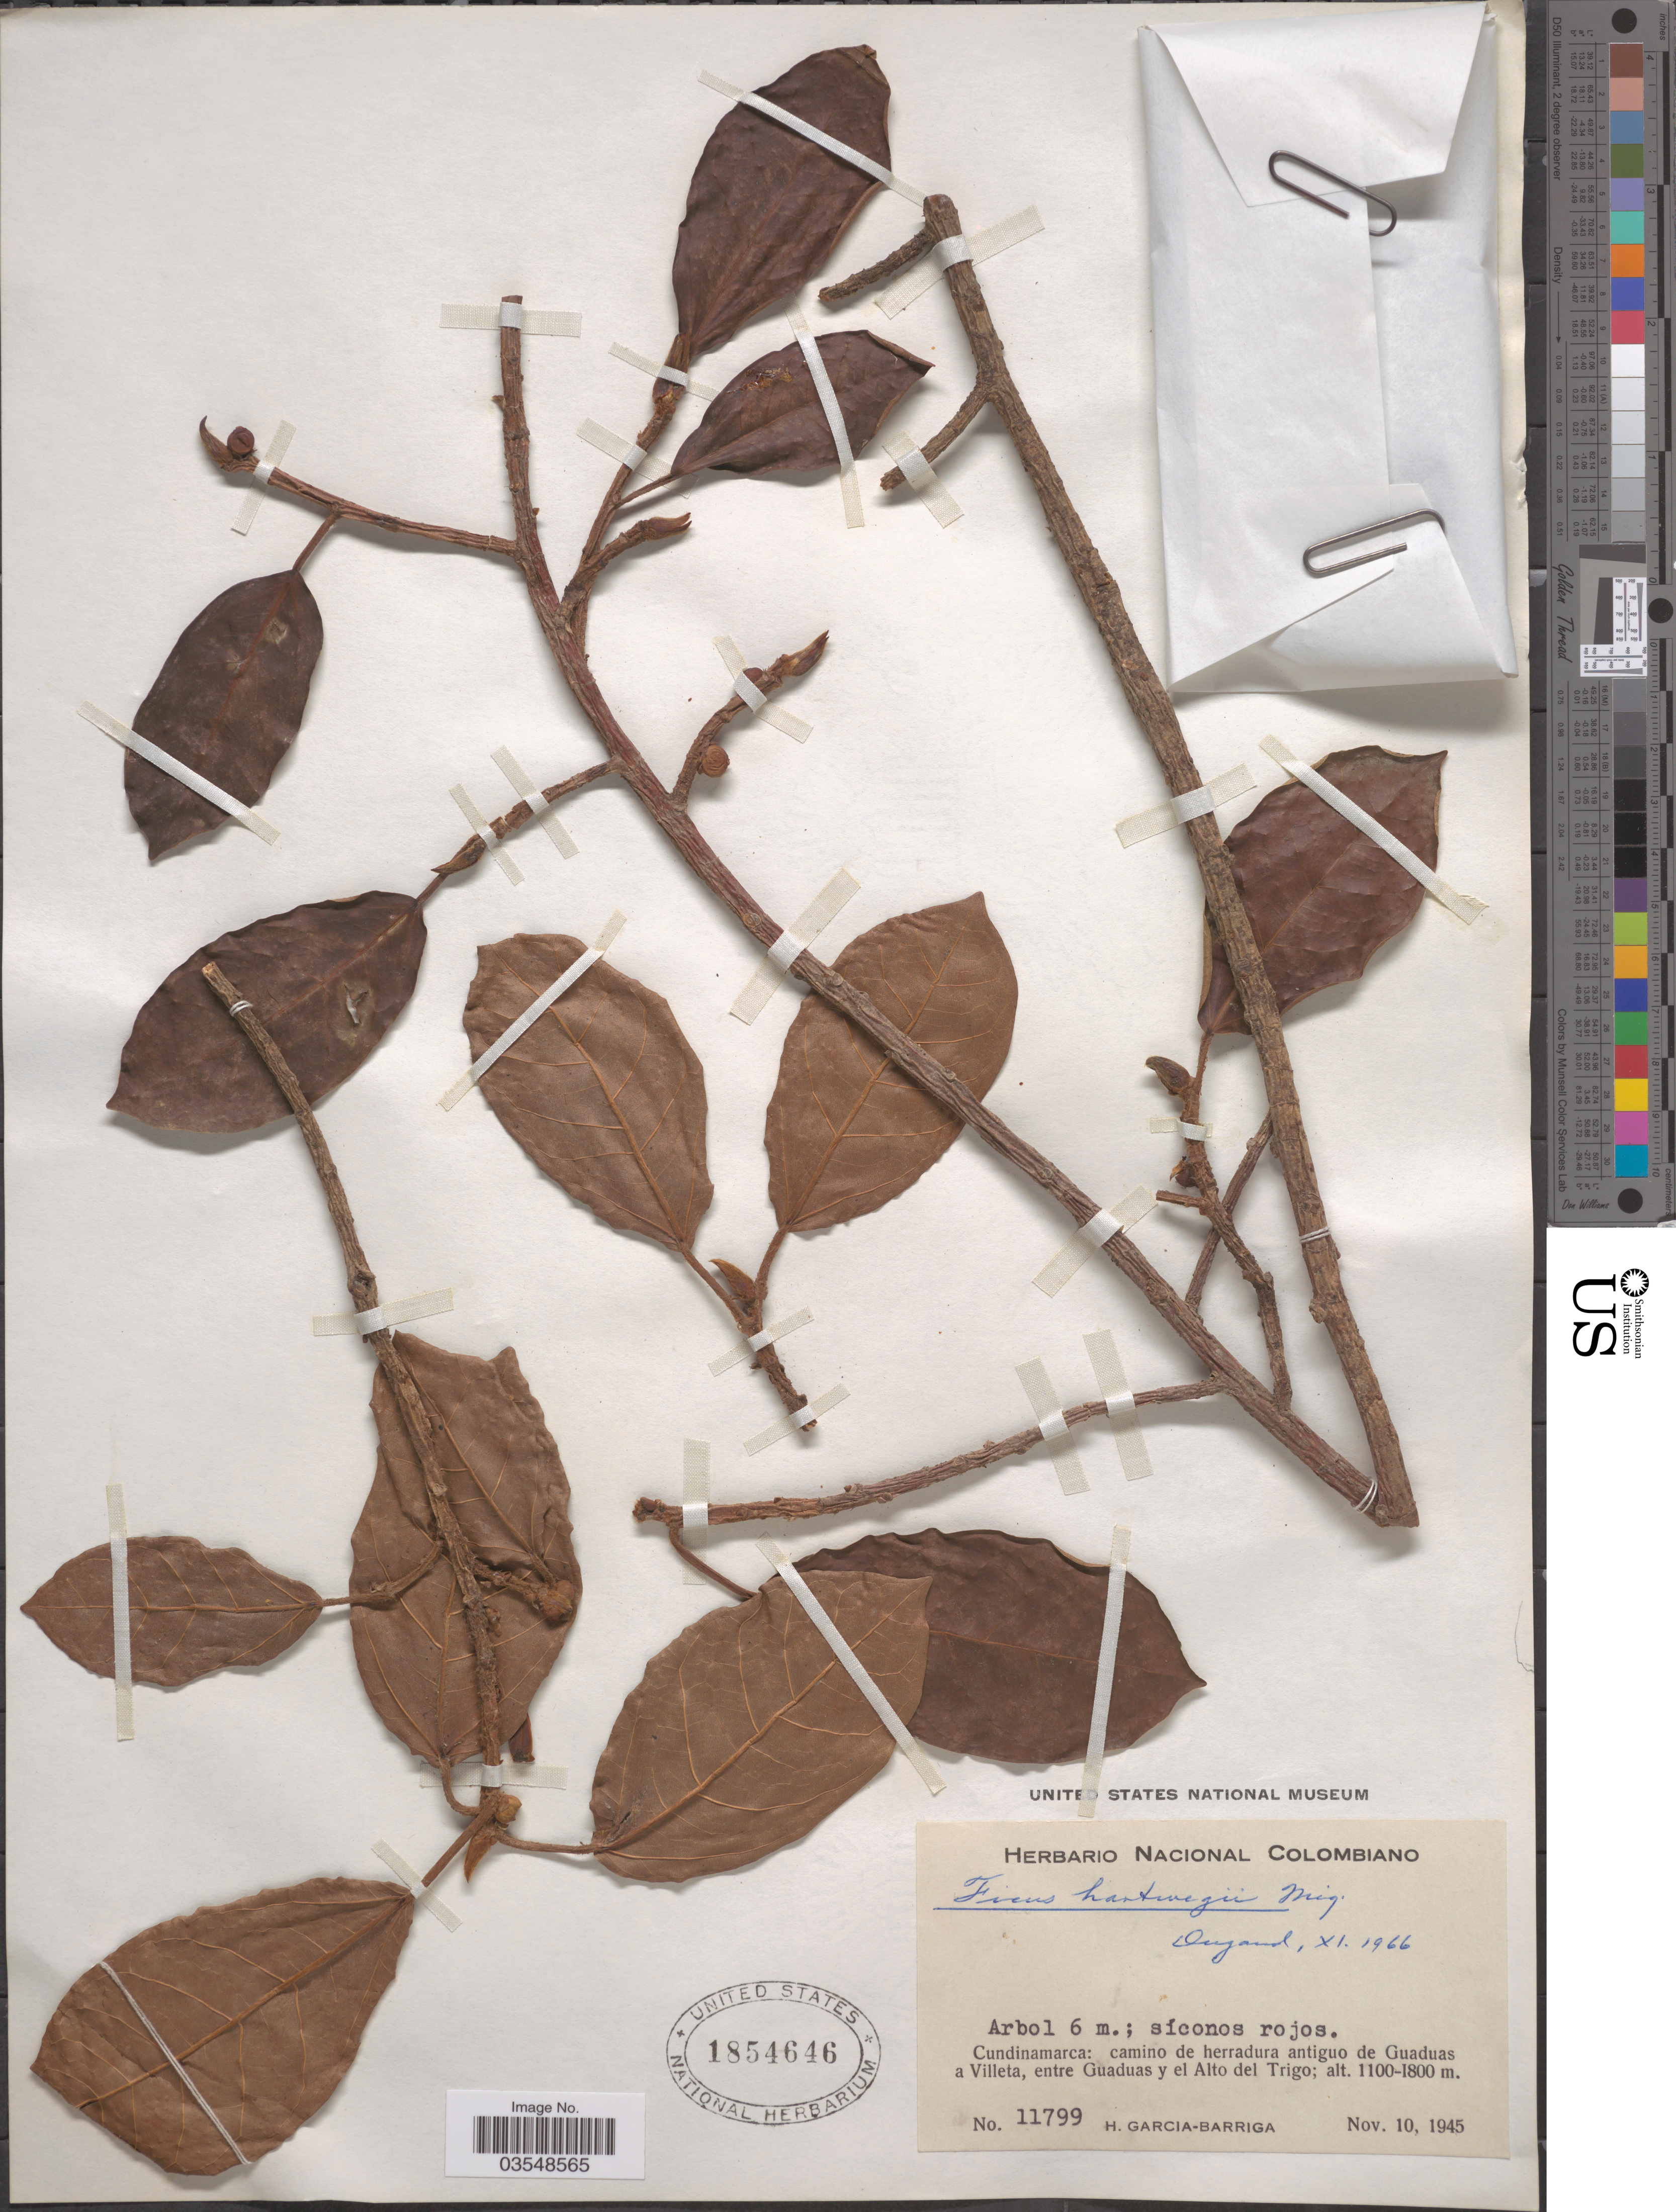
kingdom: Plantae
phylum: Tracheophyta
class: Magnoliopsida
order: Rosales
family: Moraceae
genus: Ficus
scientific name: Ficus hartwegii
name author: (Miq.) Miq.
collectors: H. García Barriga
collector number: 11799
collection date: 1945-11-10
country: Colombia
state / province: Cundinamarca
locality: Camino de Heradura antiguo de Guaduas a Villeta, entre Guaduas y el Alto de Trigo.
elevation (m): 1100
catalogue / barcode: US 1854646